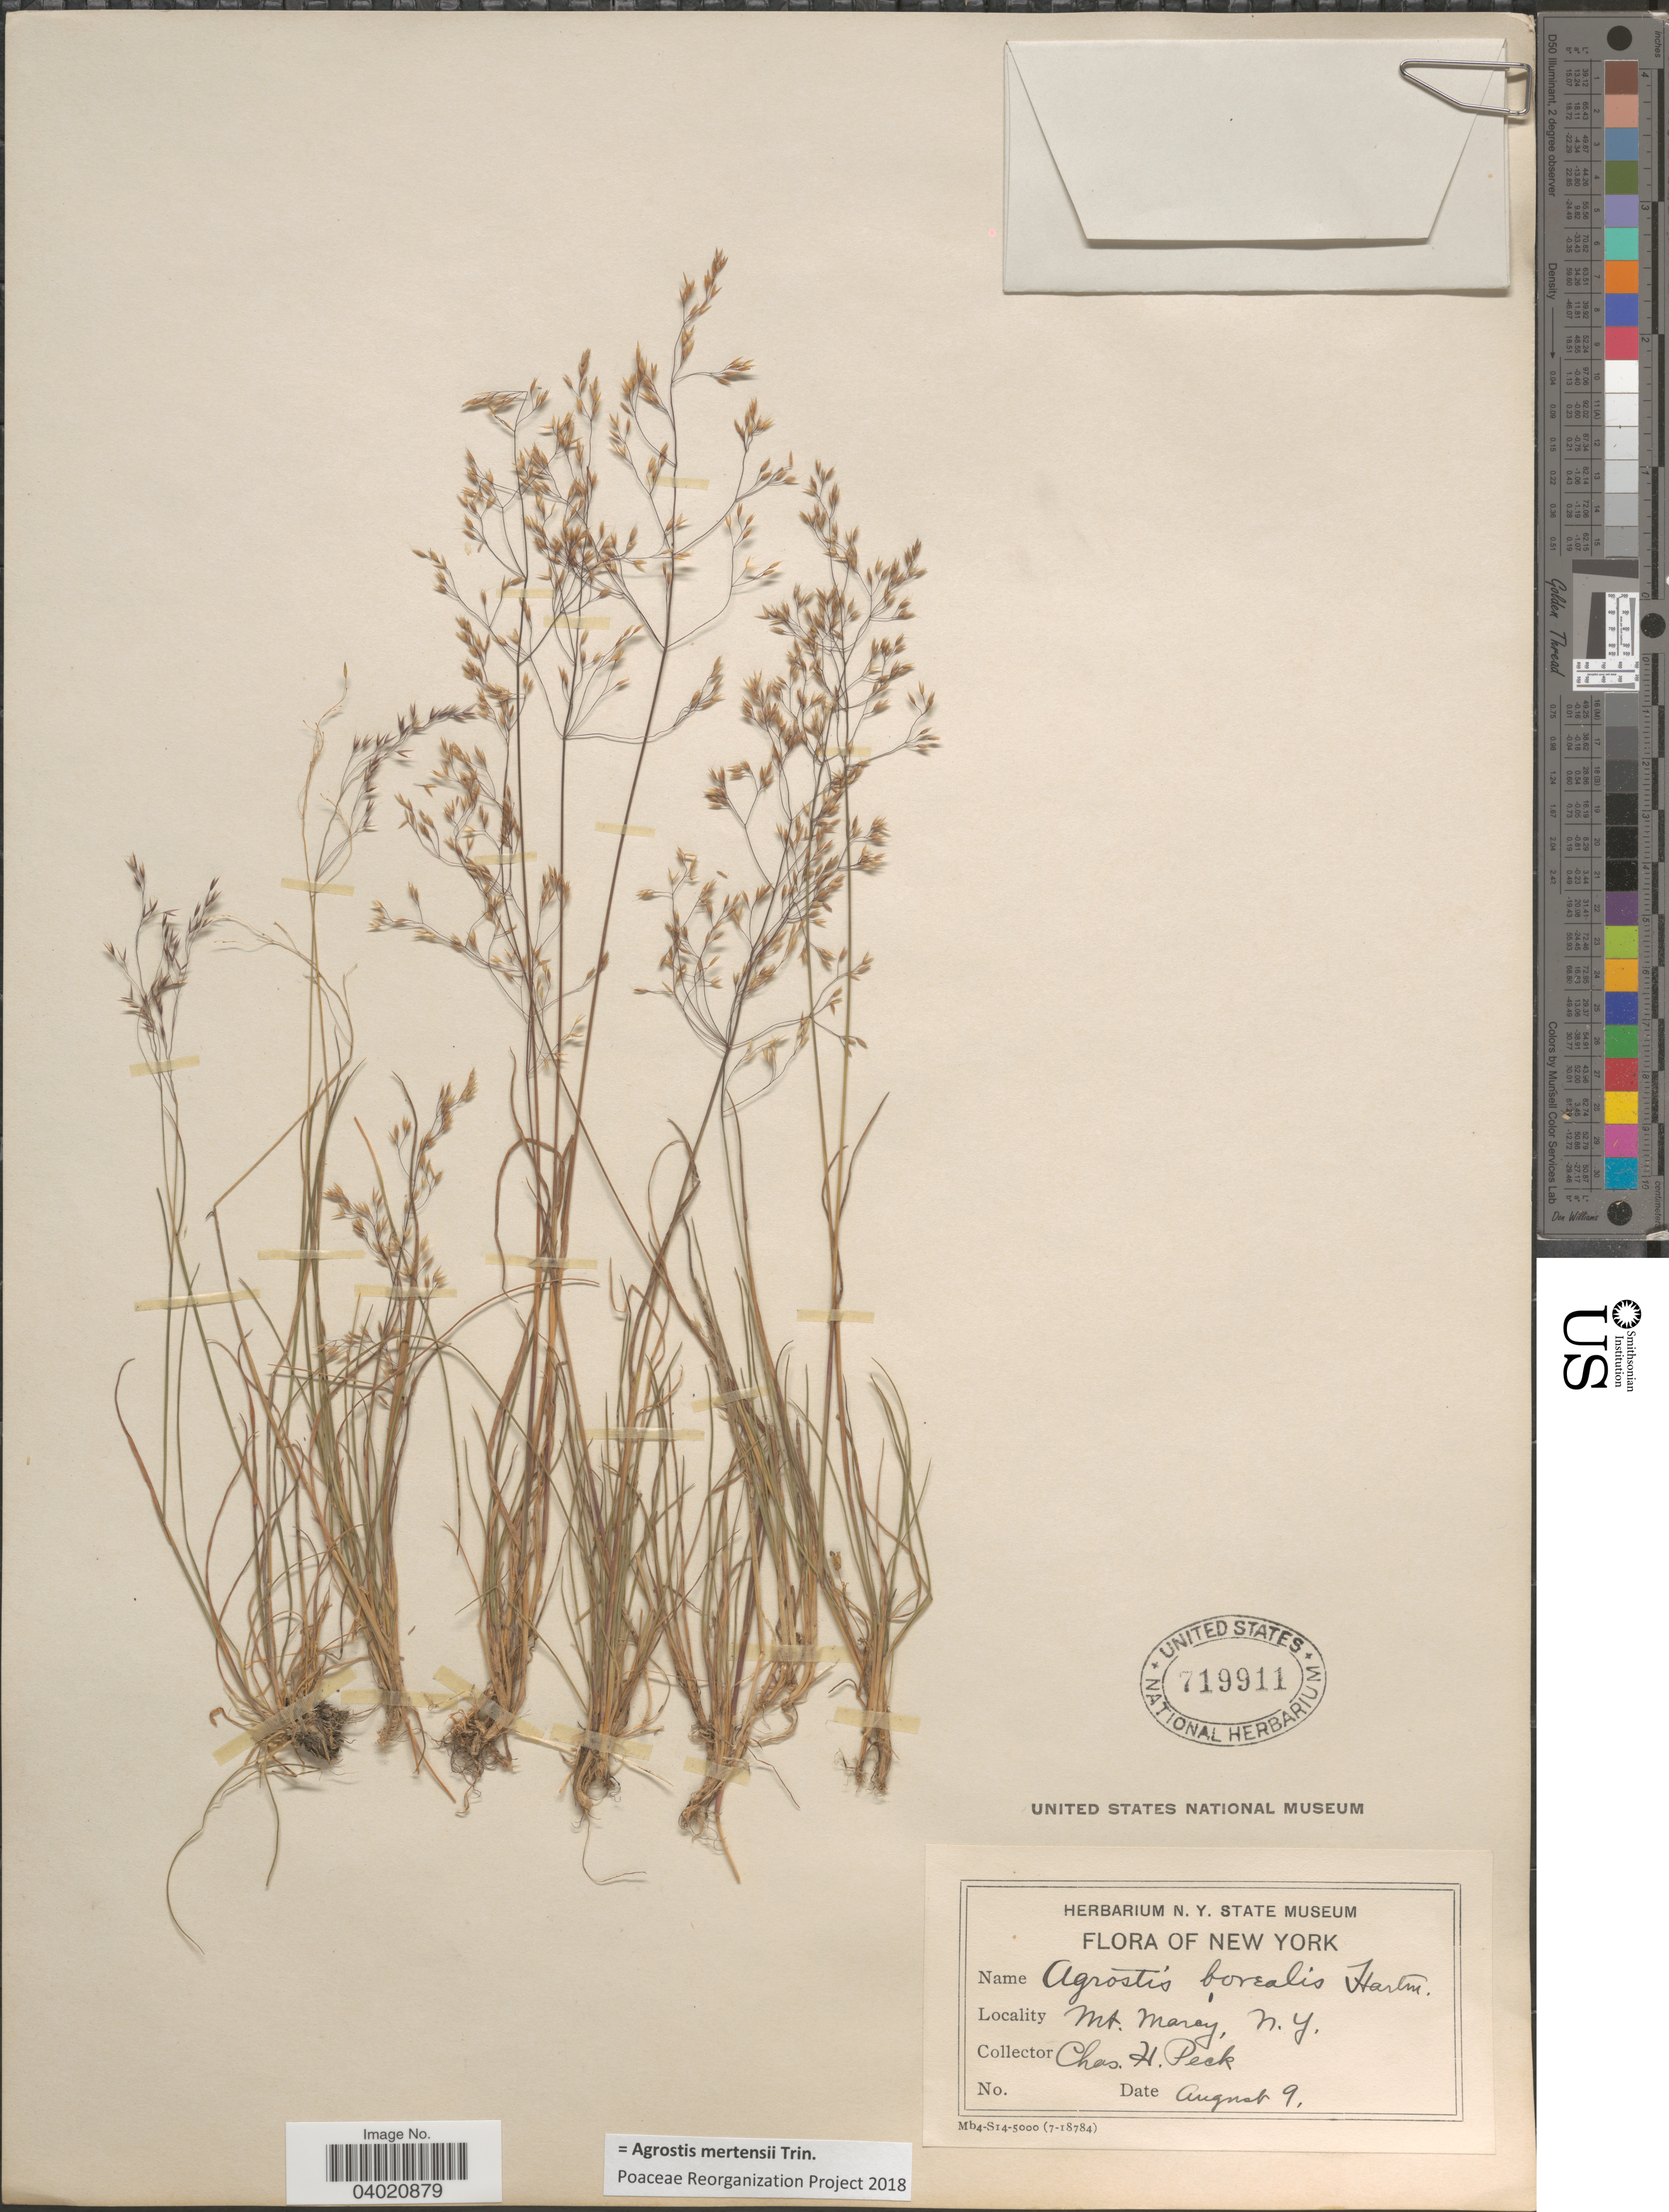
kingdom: Plantae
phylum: Tracheophyta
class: Liliopsida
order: Poales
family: Poaceae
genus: Agrostis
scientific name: Agrostis mertensii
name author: Trin.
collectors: C. H. Peck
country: United States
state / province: New York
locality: Mt. Marcy.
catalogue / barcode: US 719911